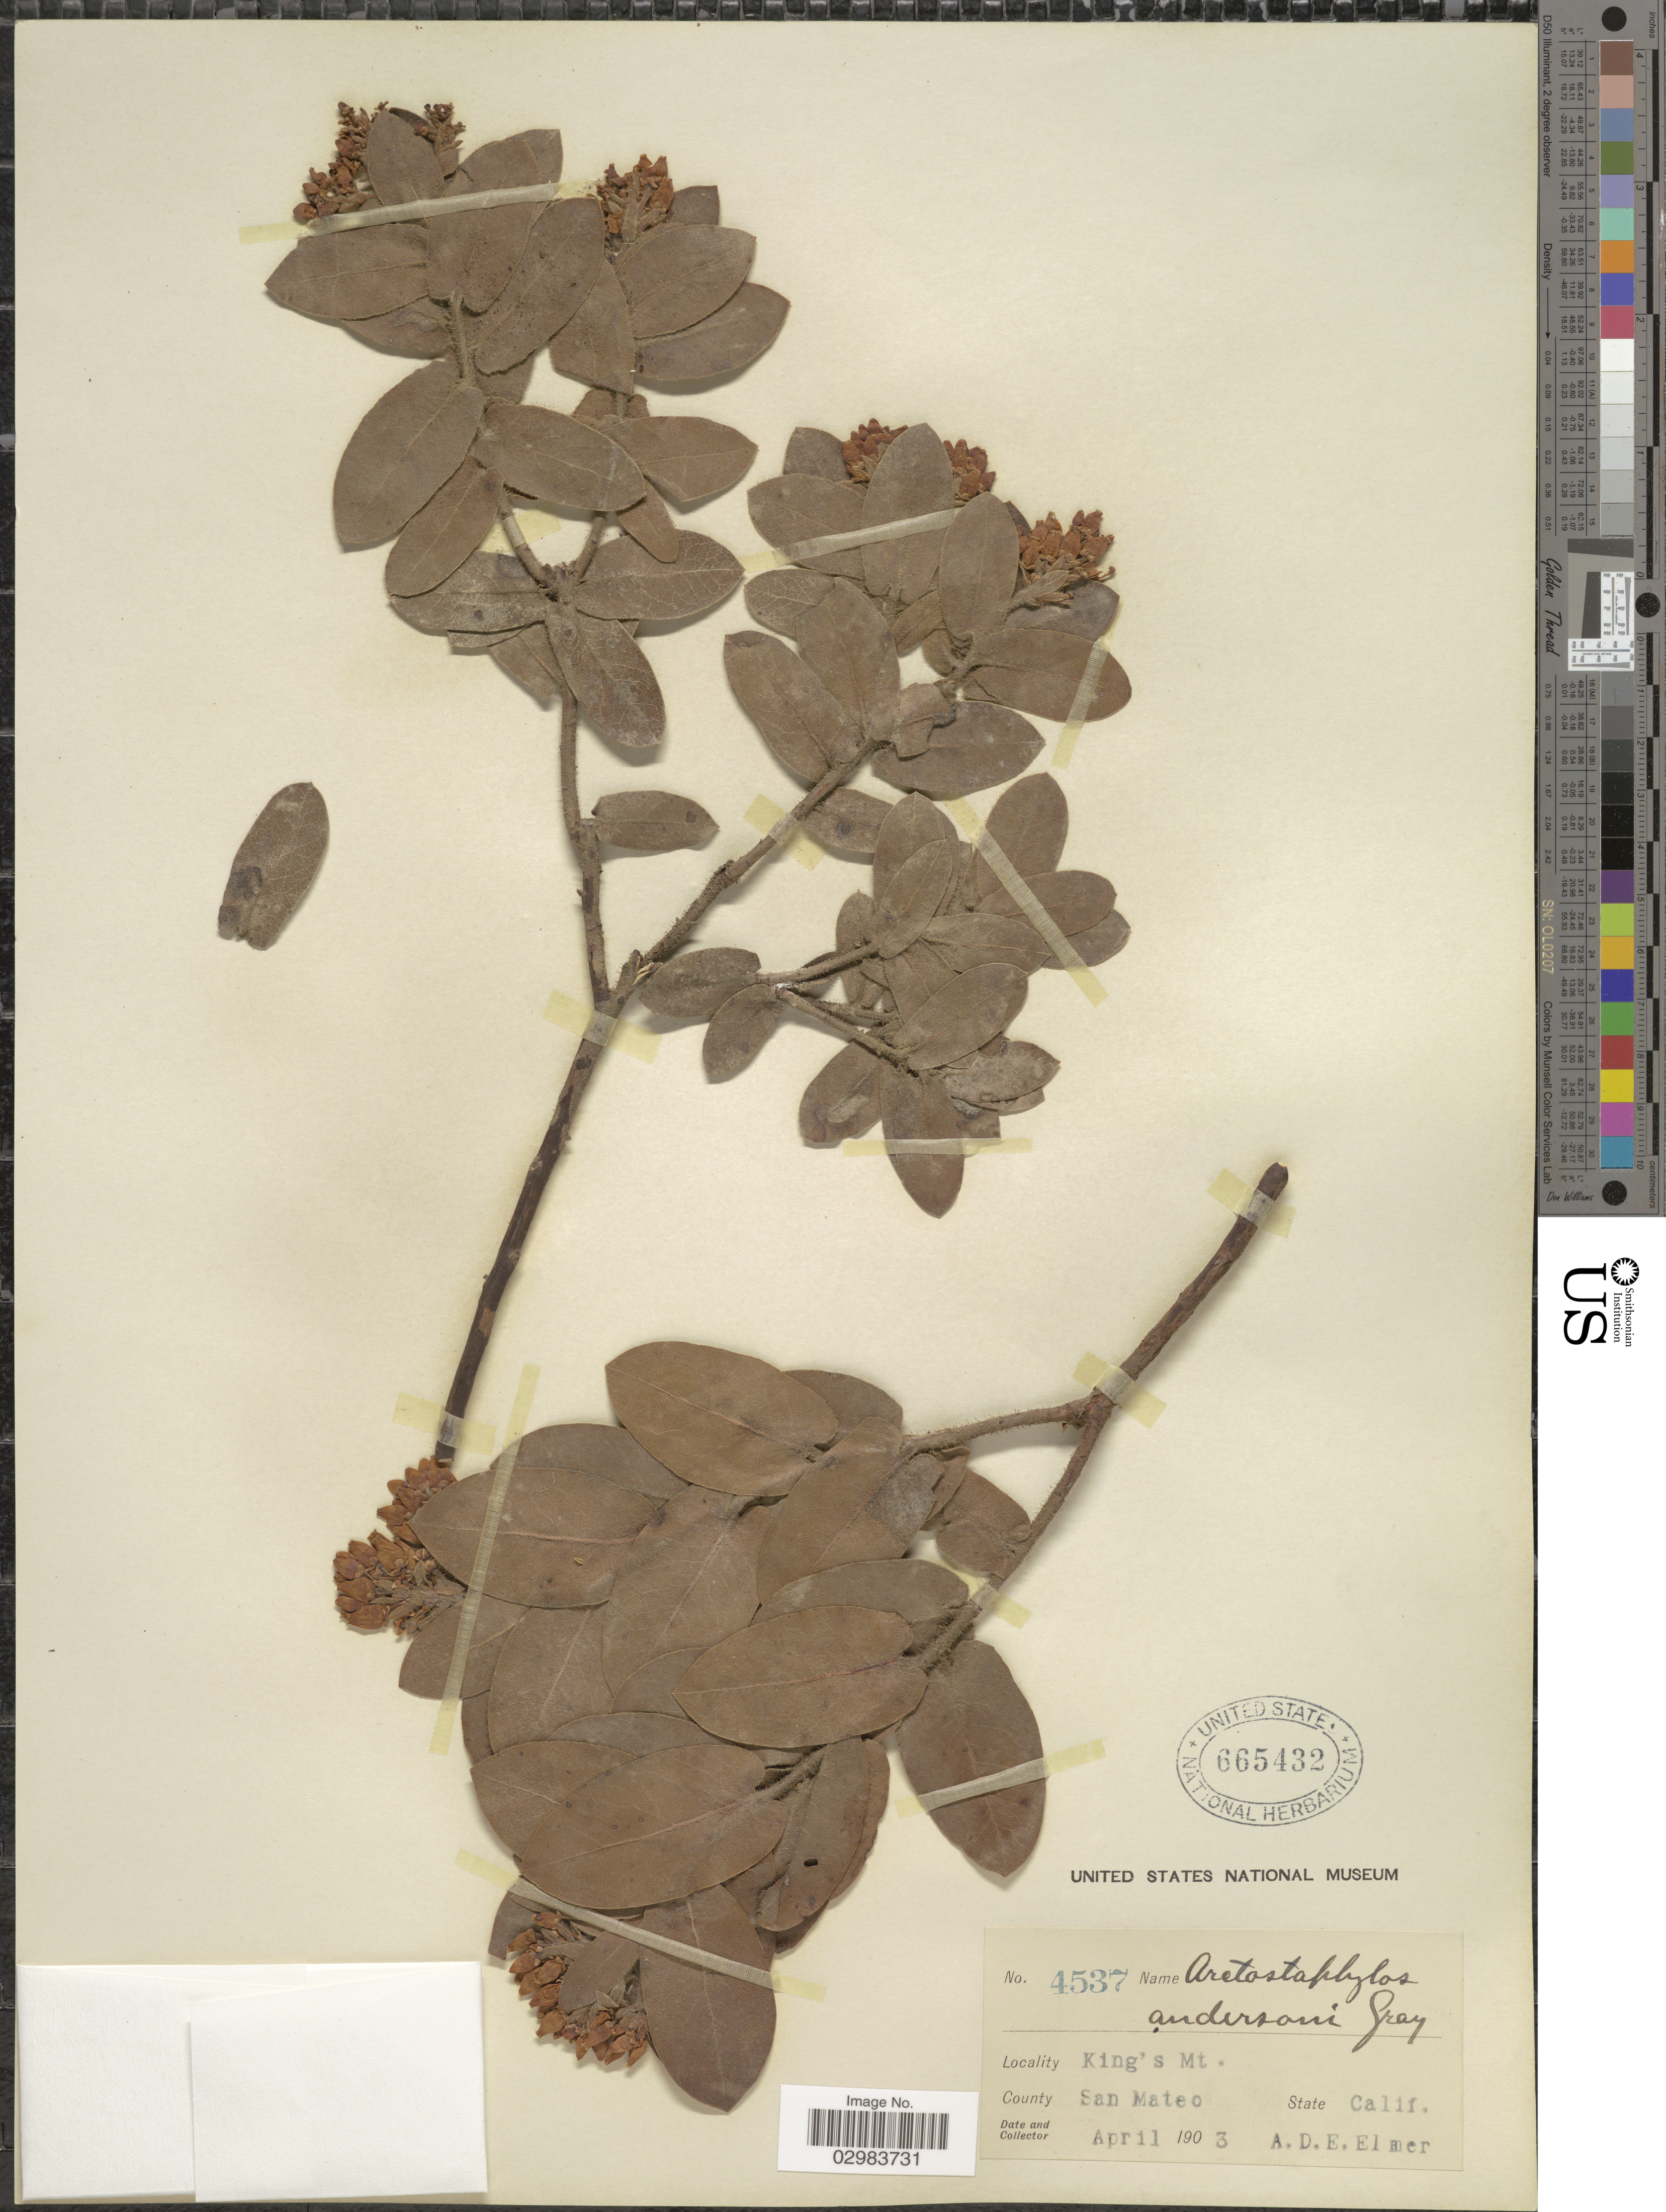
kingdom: Plantae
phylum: Tracheophyta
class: Magnoliopsida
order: Ericales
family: Ericaceae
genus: Arctostaphylos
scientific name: Arctostaphylos andersonii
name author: A. Gray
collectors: A. D. E. Elmer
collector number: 4537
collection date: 1903-04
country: United States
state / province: California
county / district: San Mateo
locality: King's Mt. County San Mateo.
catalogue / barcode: US 665432